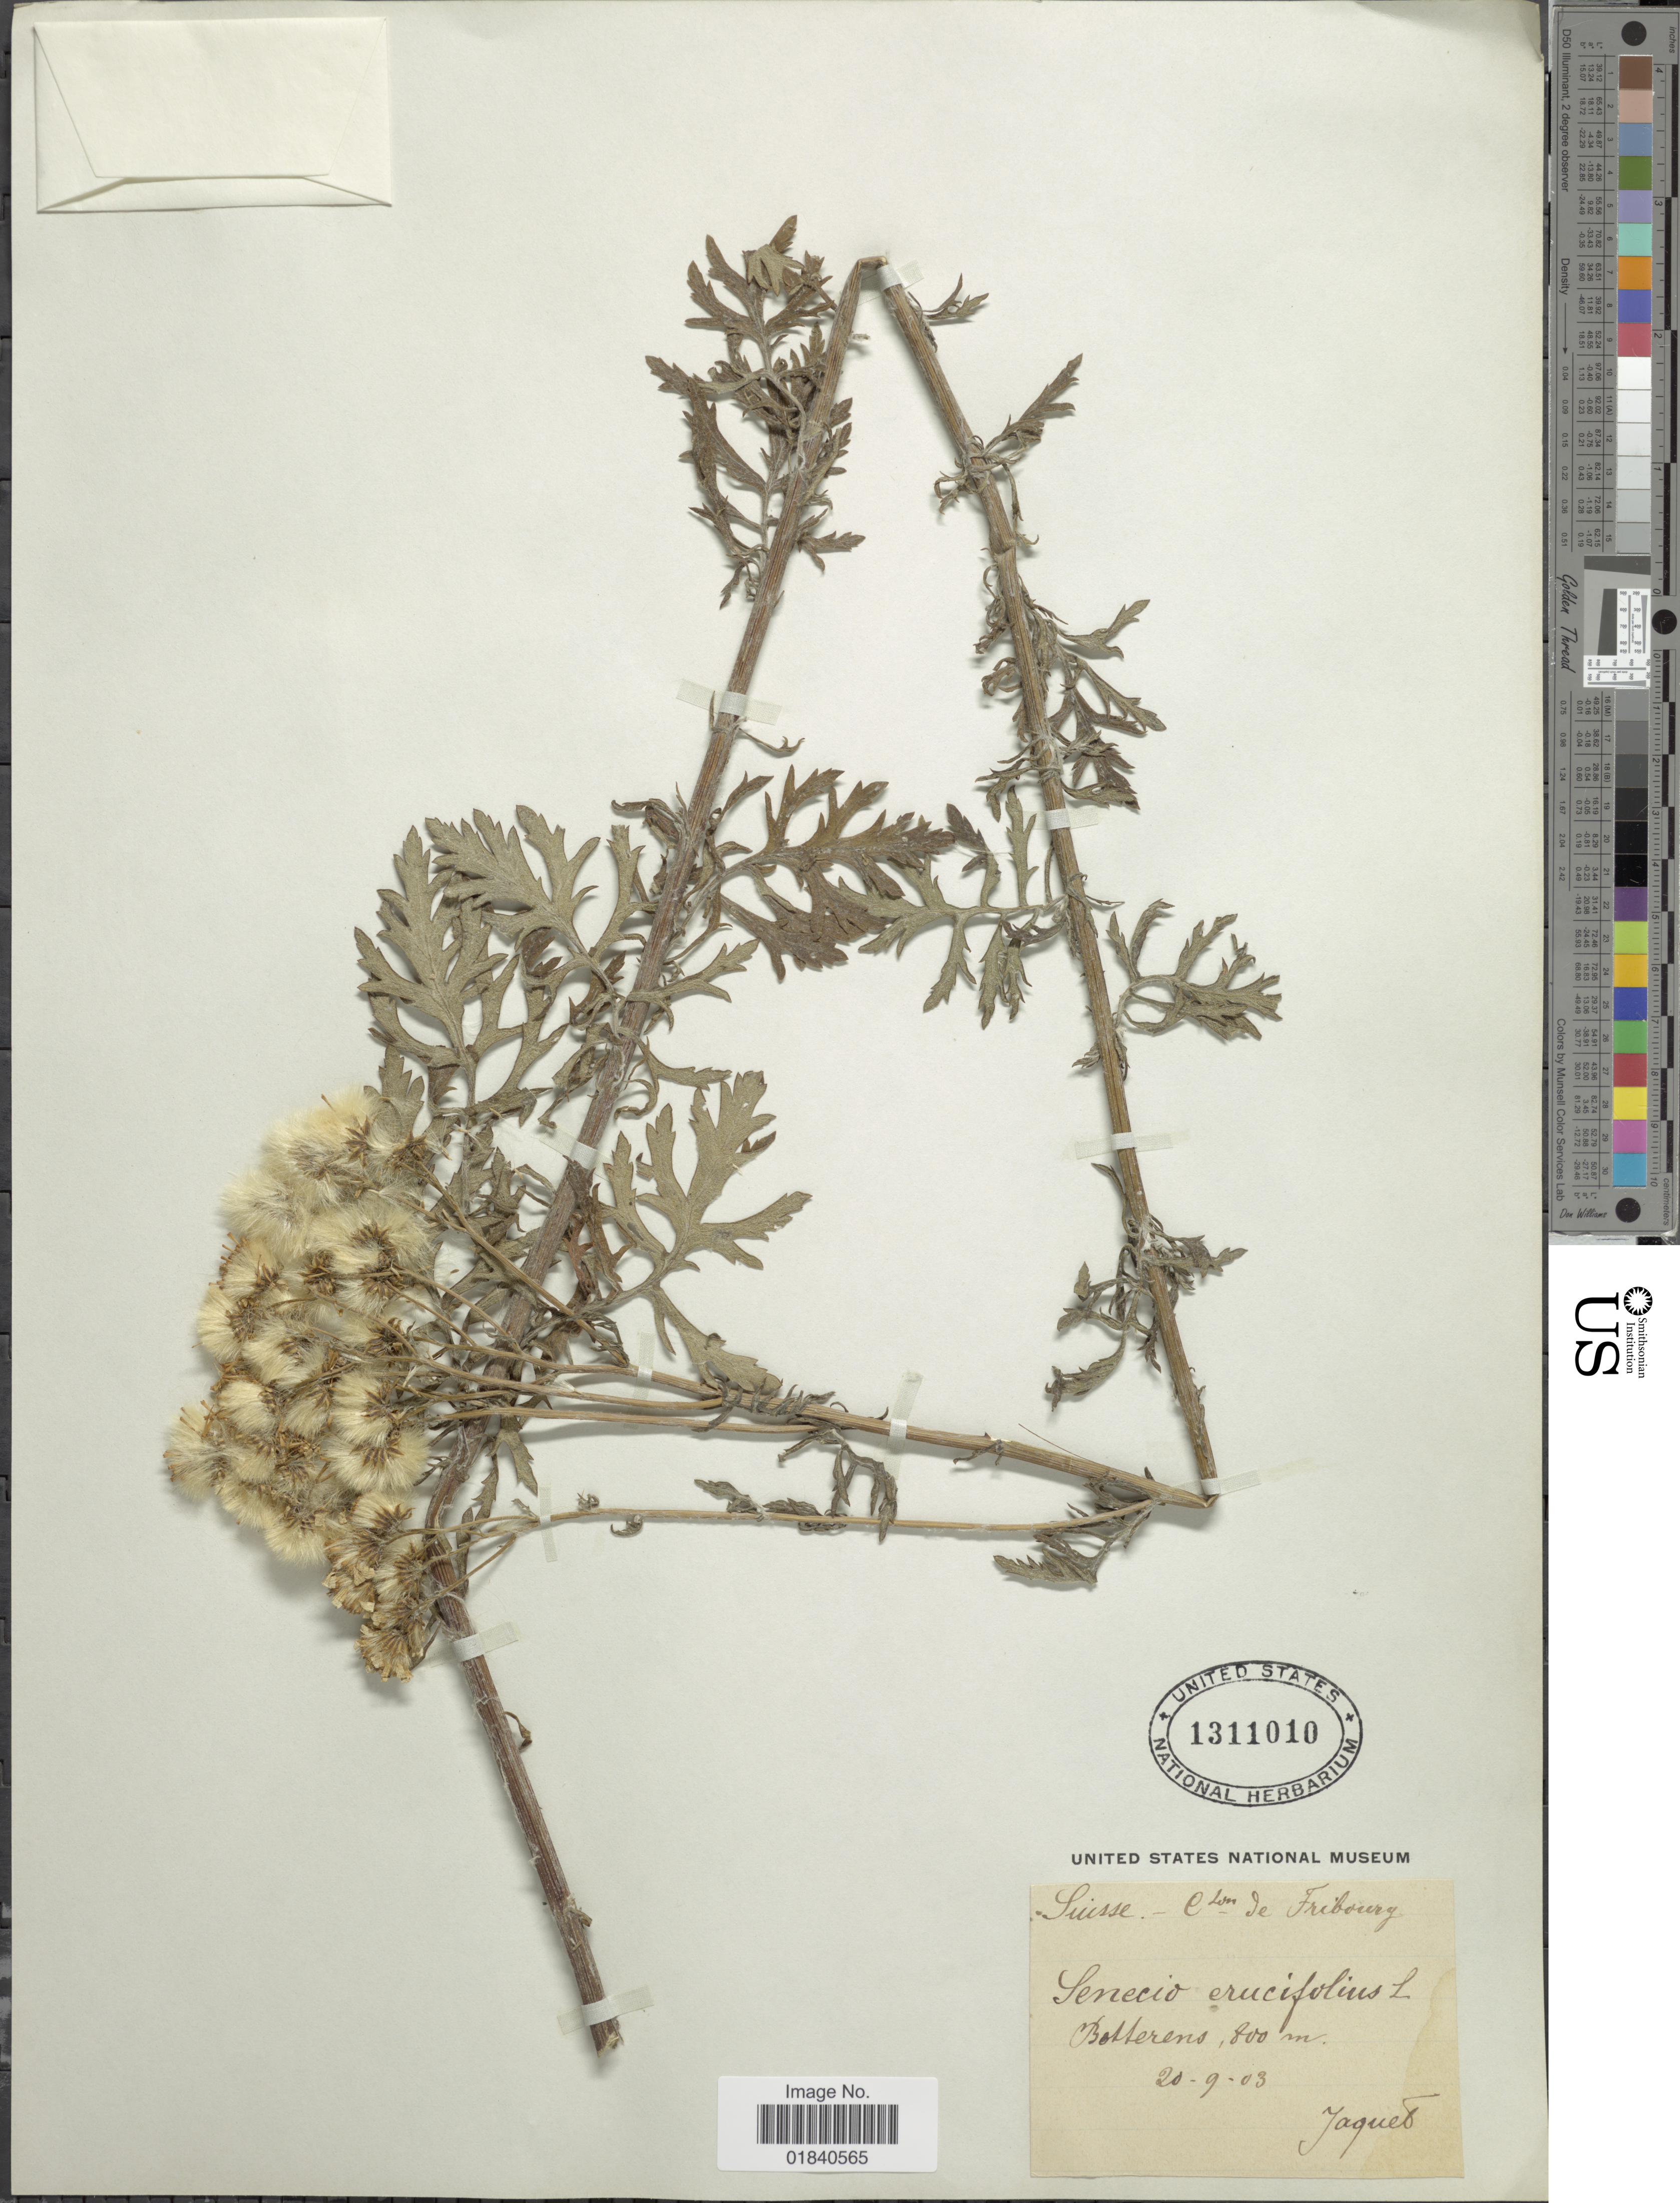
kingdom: Plantae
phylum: Tracheophyta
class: Magnoliopsida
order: Asterales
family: Asteraceae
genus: Jacobaea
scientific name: Jacobaea erucifolia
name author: (L.) G. Gaertn. et al.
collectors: -. Jaquet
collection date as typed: Transcribed d/m/y: 20/9/3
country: Switzerland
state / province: Fribourg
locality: Botterens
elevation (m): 800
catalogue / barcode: US 1311010